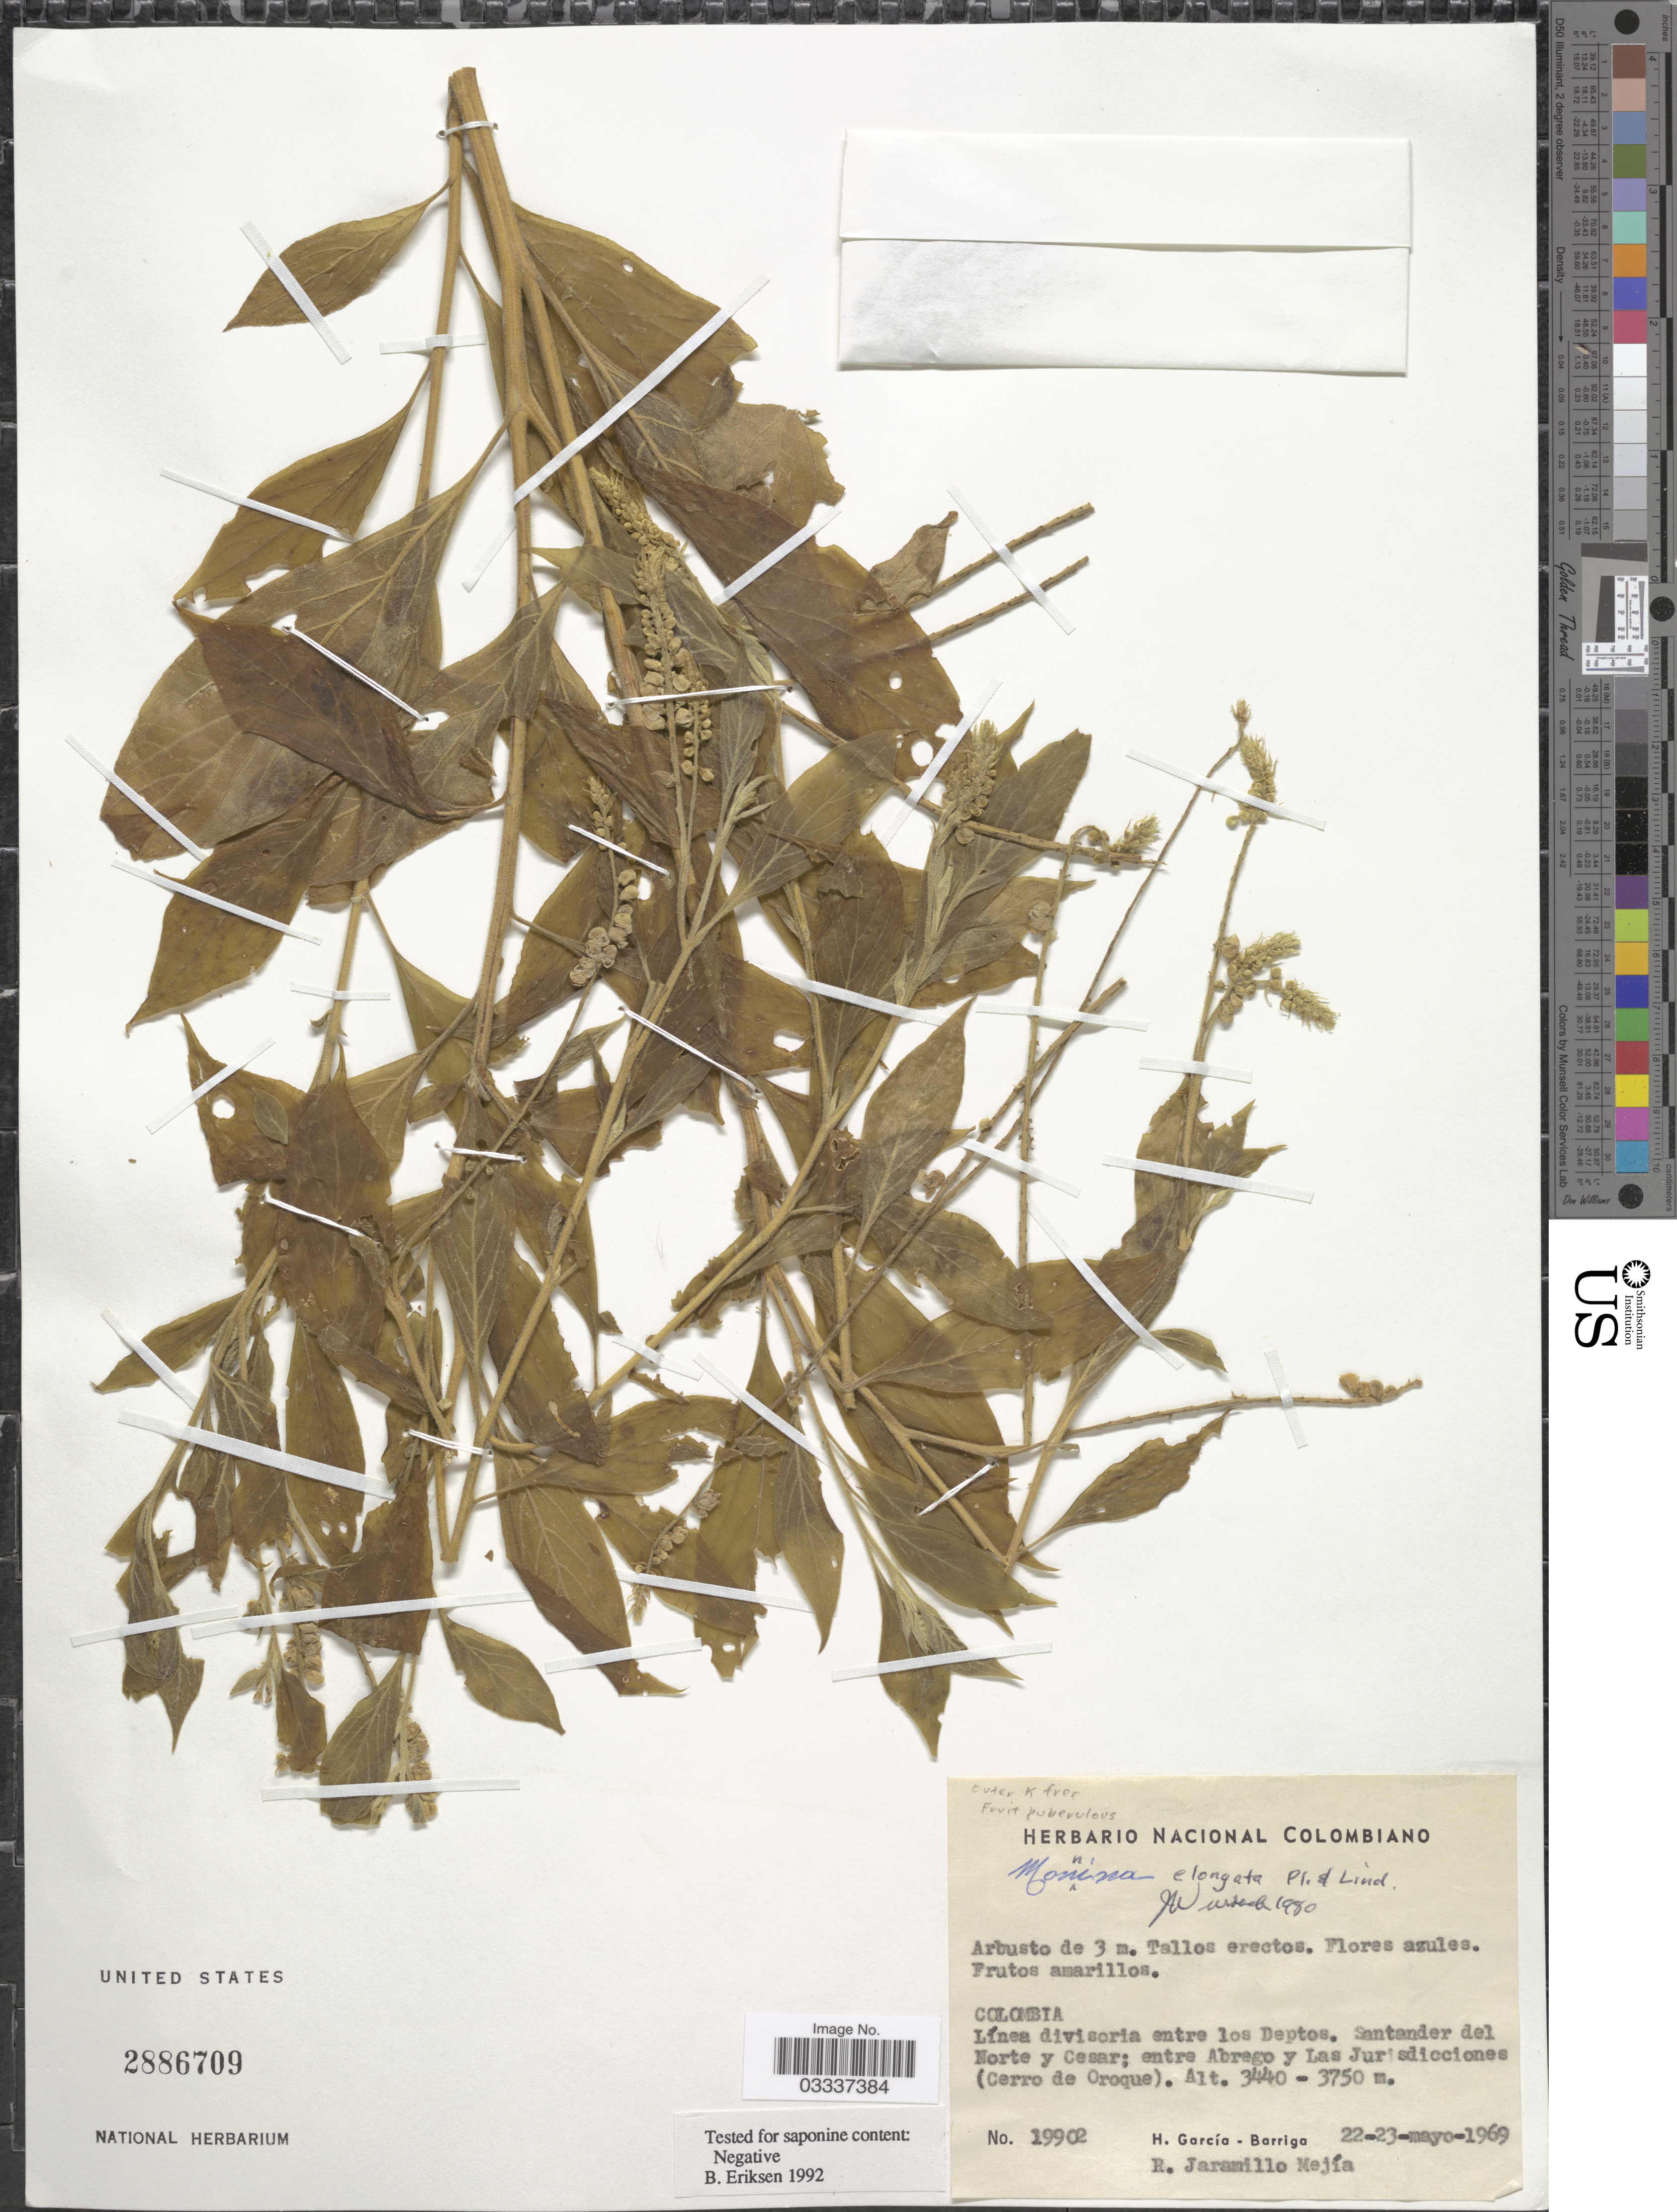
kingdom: Plantae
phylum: Tracheophyta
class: Magnoliopsida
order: Fabales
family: Polygalaceae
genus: Monnina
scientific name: Monnina elongata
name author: Planch. & Linden ex Triana & Planch.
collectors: H. García Barriga & R. Jaramillo M.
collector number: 19902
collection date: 1969-05-22/1969-05-23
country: Colombia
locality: Línea divisoria entre los Deptos. Santander del Norte y Cesar; entre Abrego y Las Jurisdicciones (Cerro de Oroque).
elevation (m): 3440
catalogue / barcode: US 2886709